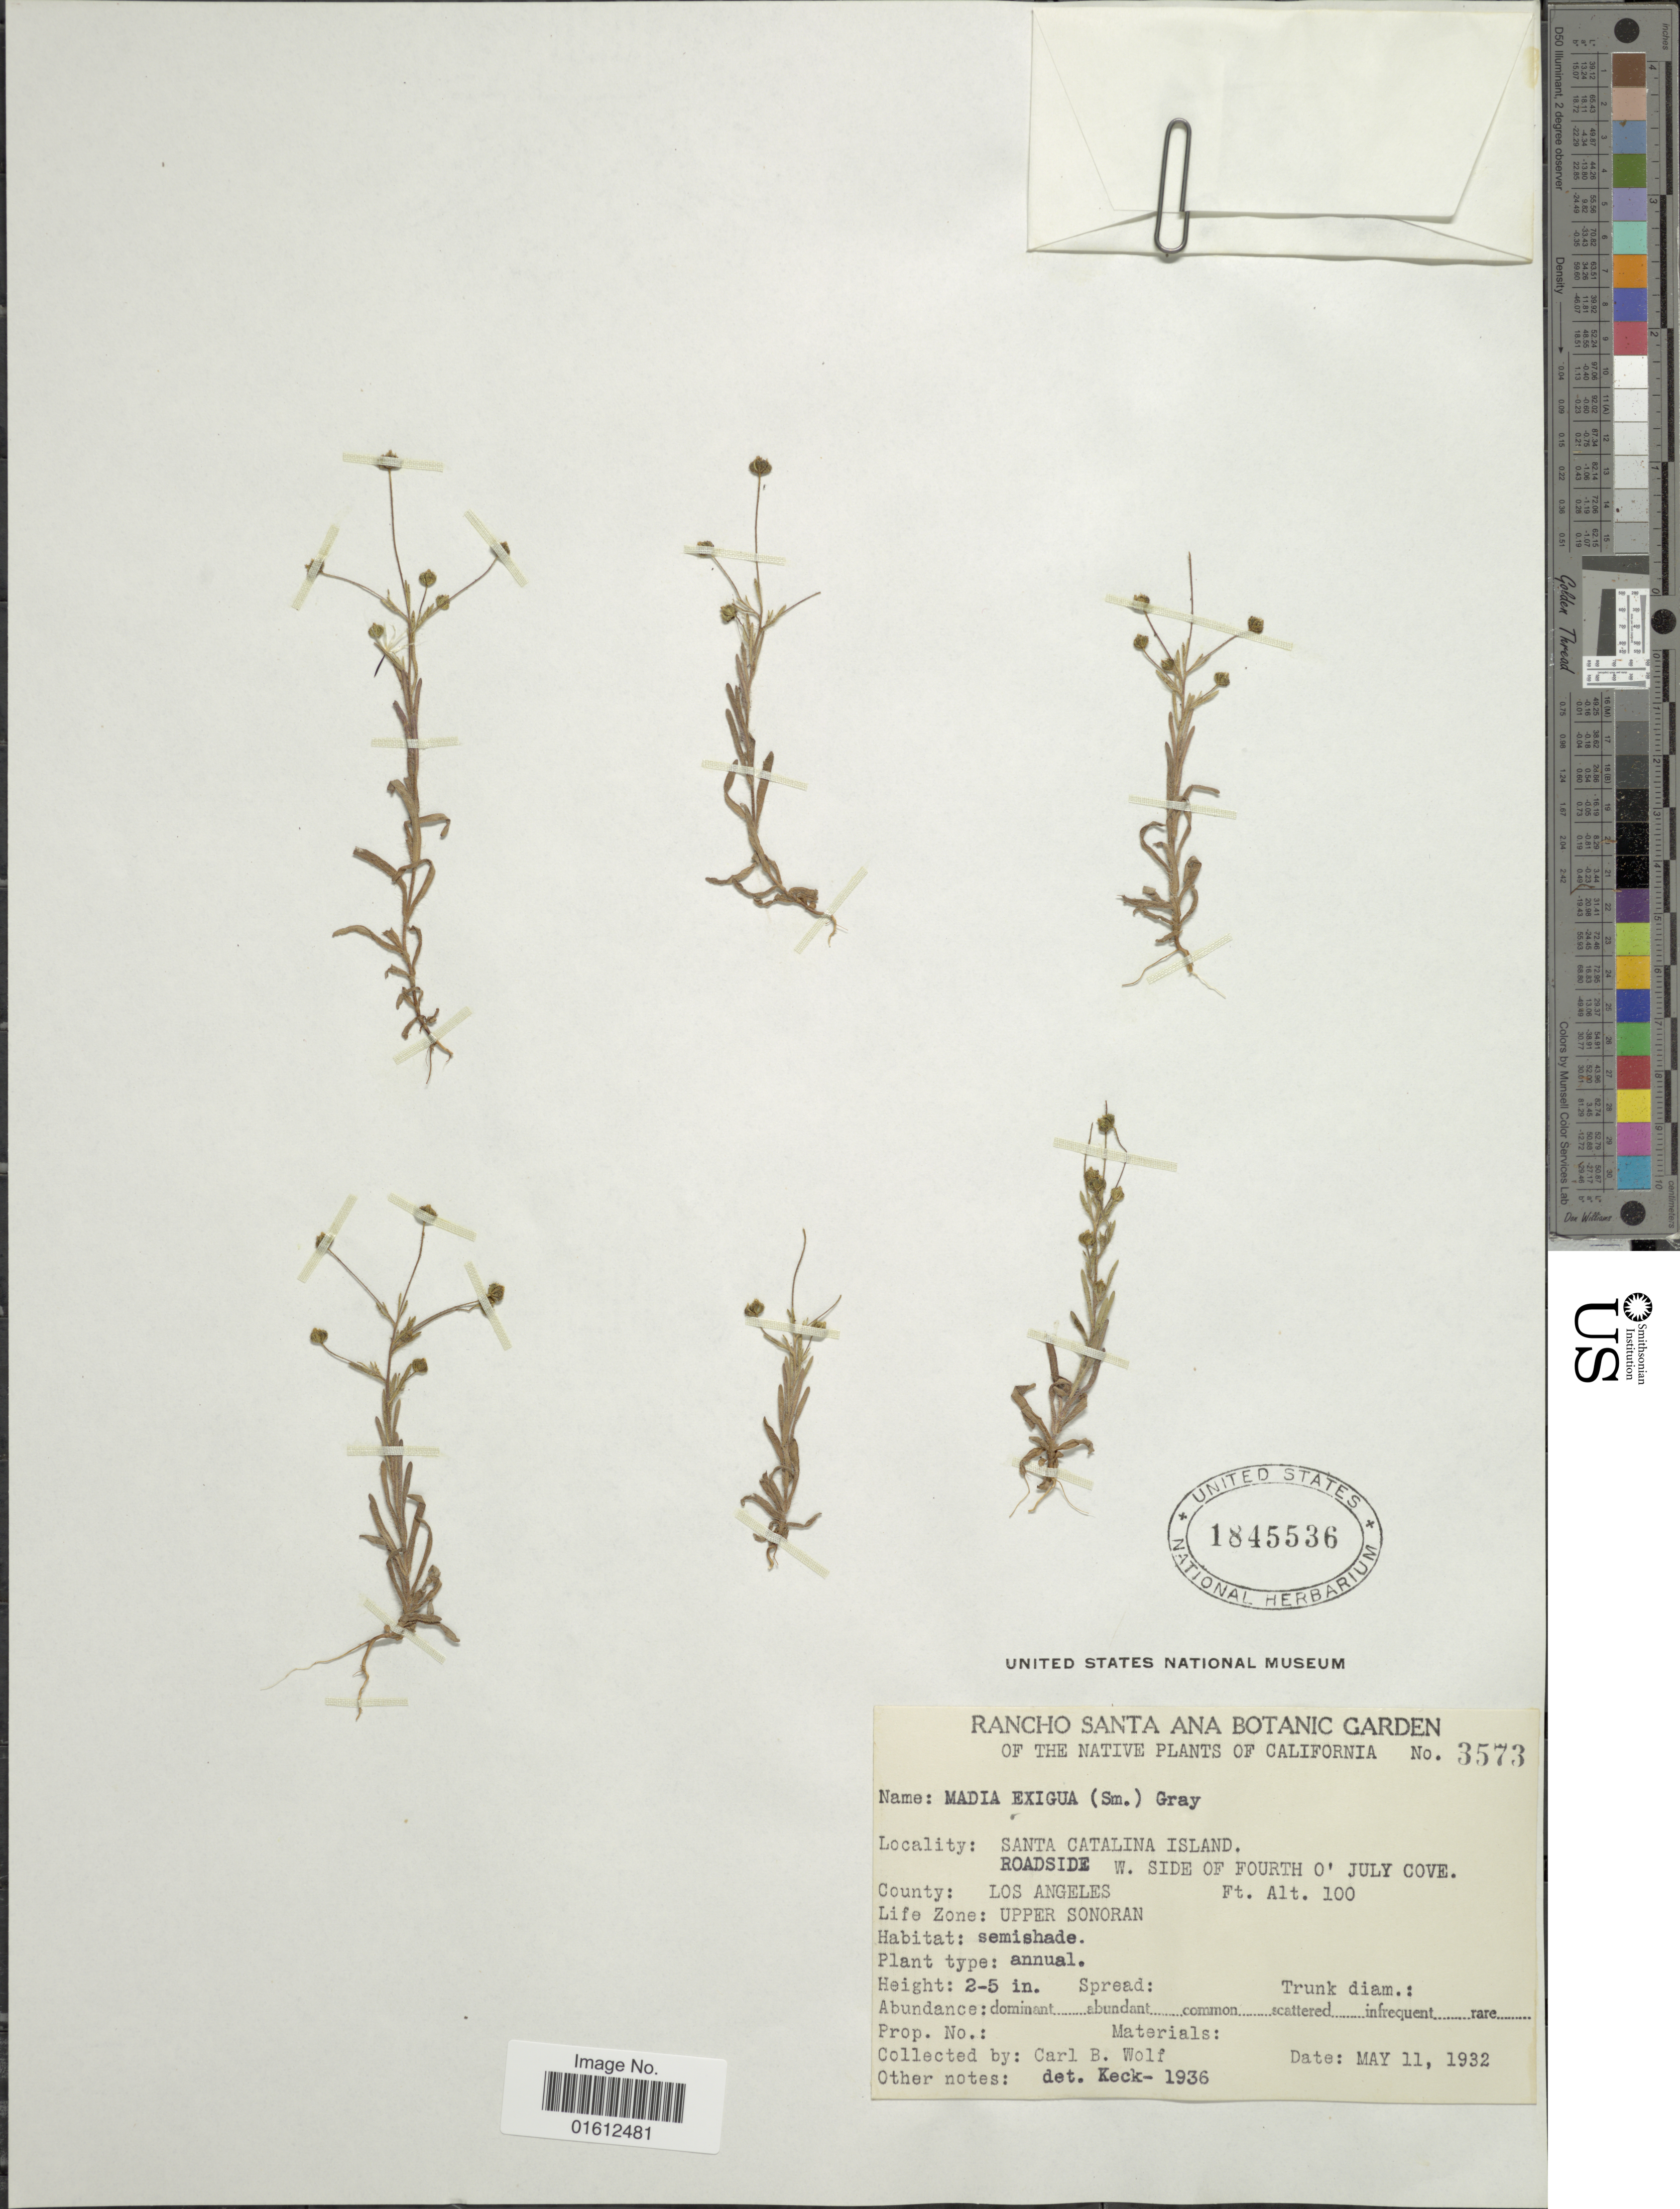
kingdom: Plantae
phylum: Tracheophyta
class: Magnoliopsida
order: Asterales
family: Asteraceae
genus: Madia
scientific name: Madia exigua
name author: (Sm.) A. Gray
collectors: C. B. Wolf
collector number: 3573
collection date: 1932-05-11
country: United States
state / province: California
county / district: Los Angeles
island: Santa Catalina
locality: Santa Catalina Island. Roadside W. side of Fourth O' July Cove. County: Los Angeles. Upper Sonoran.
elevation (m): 30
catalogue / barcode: US 1845536